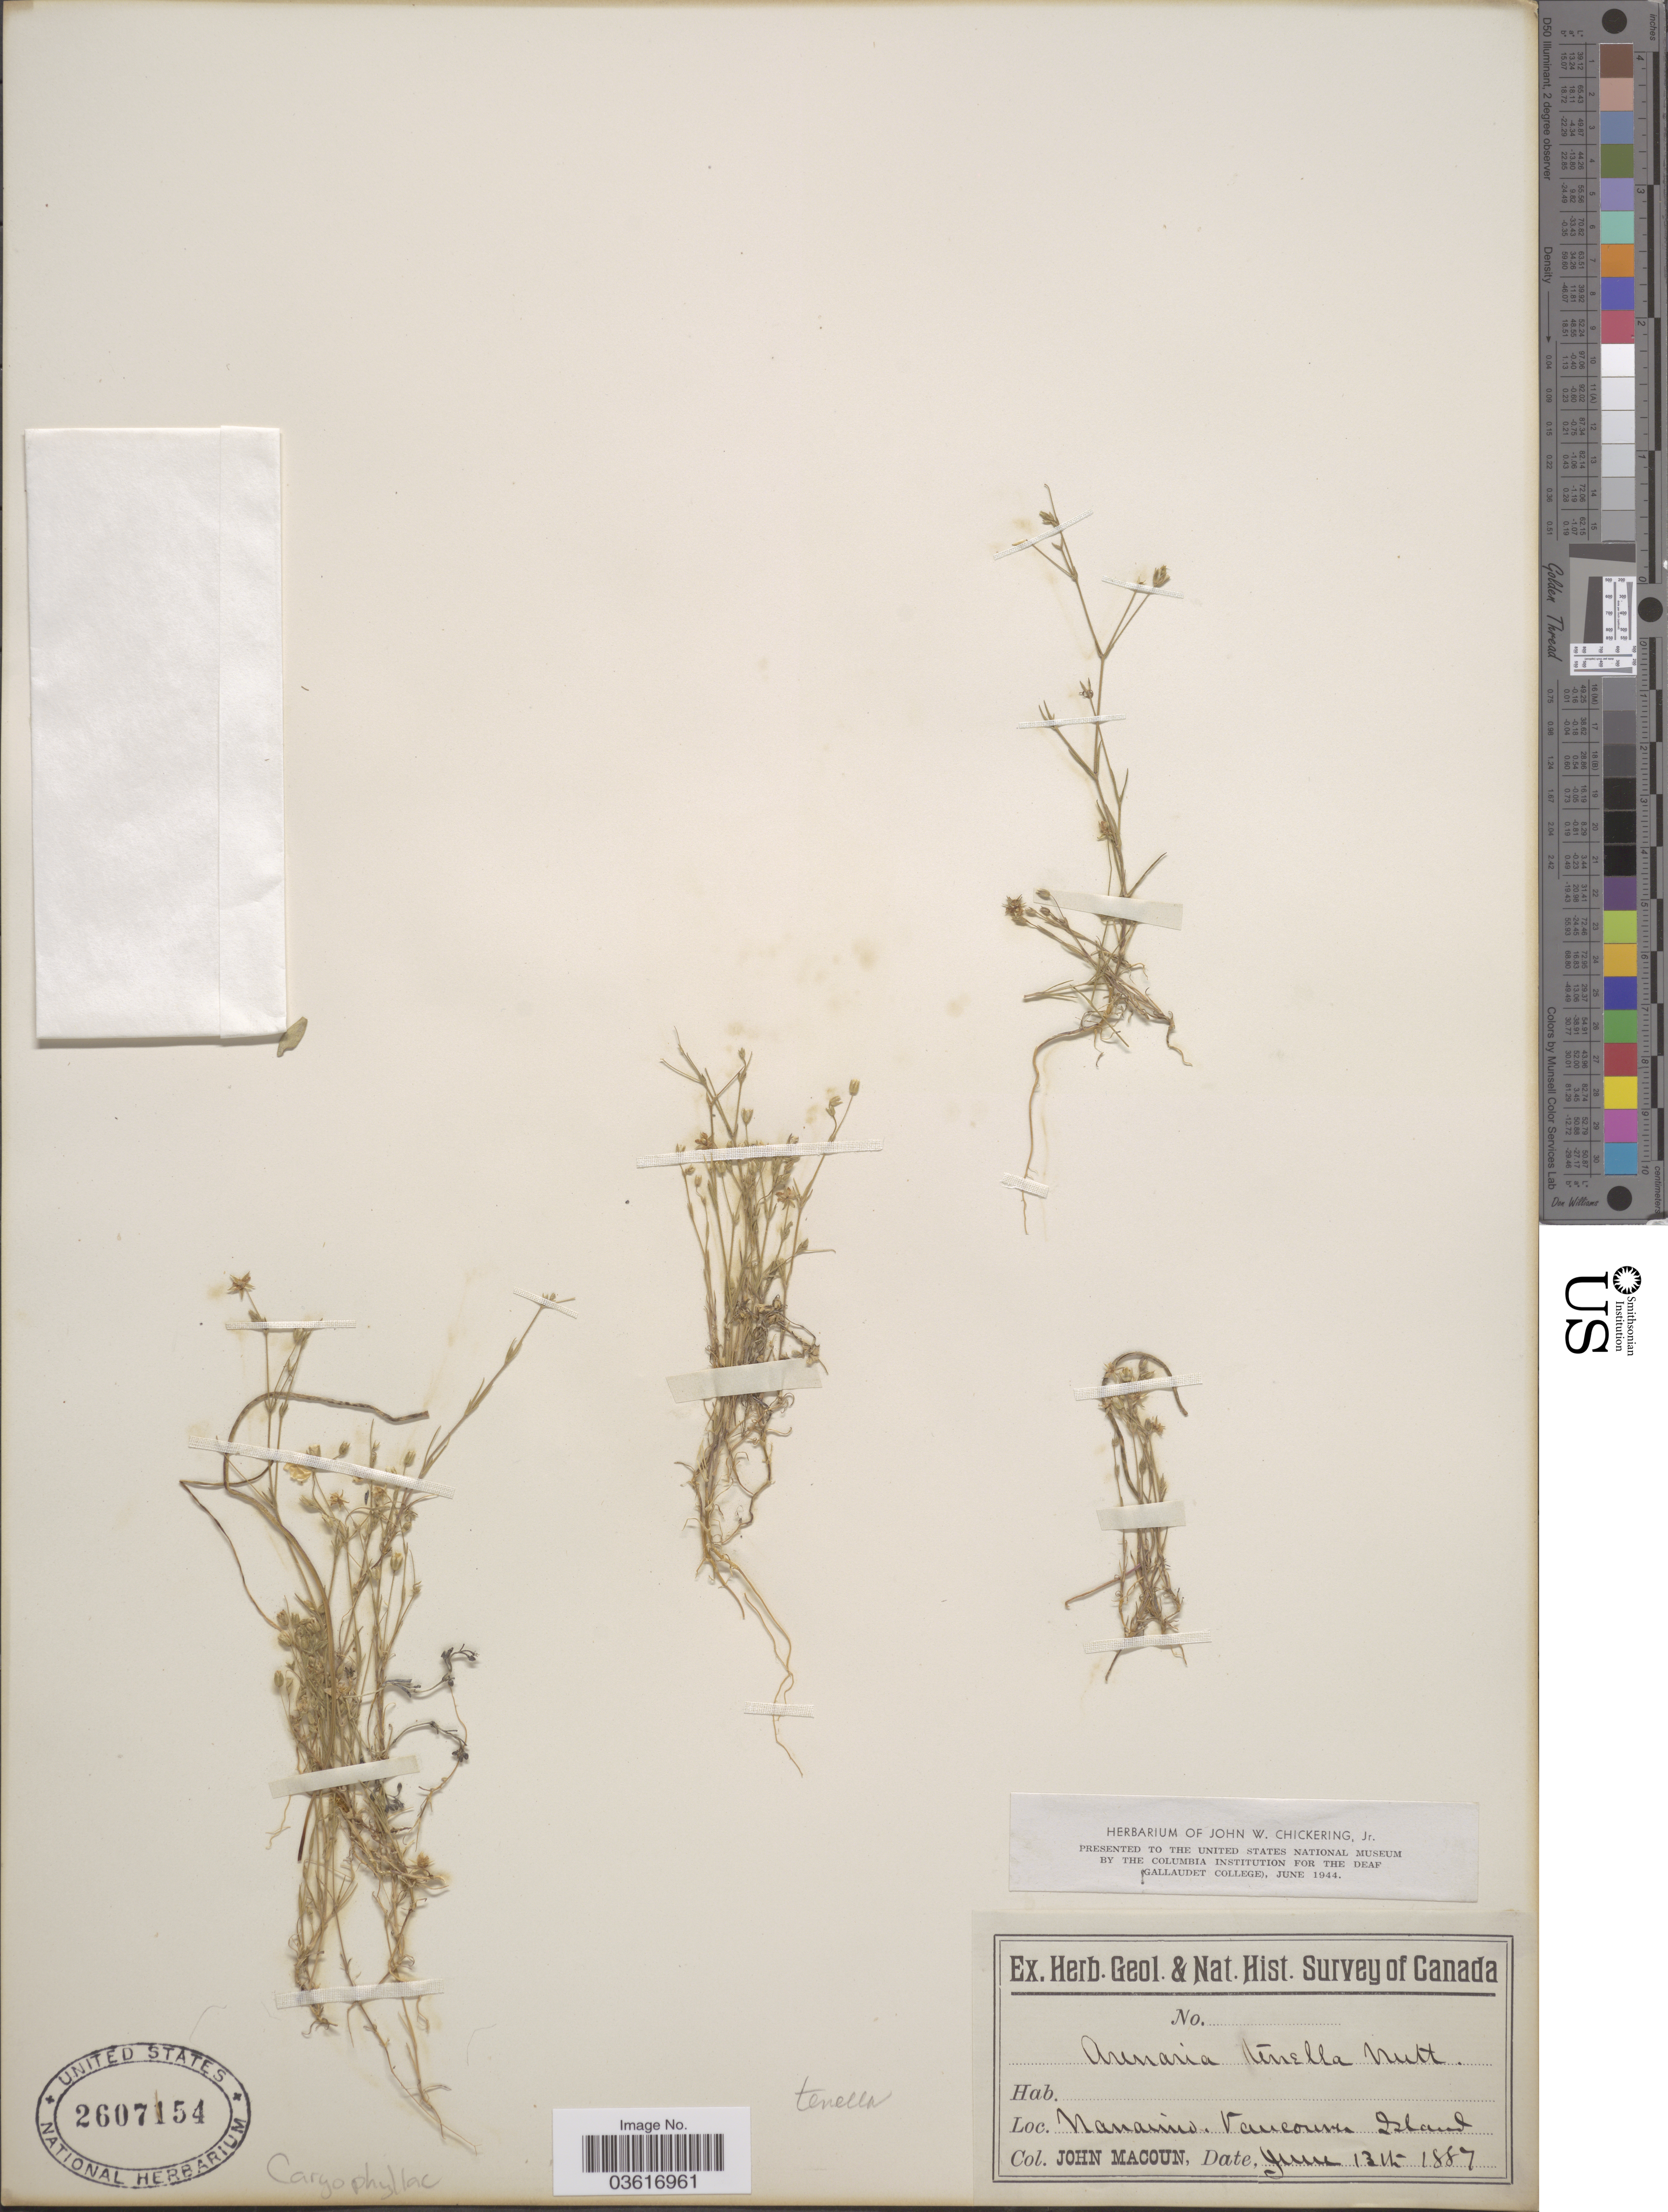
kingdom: Plantae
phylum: Tracheophyta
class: Magnoliopsida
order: Caryophyllales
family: Caryophyllaceae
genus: Minuartia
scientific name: Minuartia tenella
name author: (J. Gay) Mattf.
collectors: J. Macoun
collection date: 1887-06-13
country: Canada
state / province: British Columbia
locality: Nanaimo. Vancouver Island.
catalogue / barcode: US 2607154